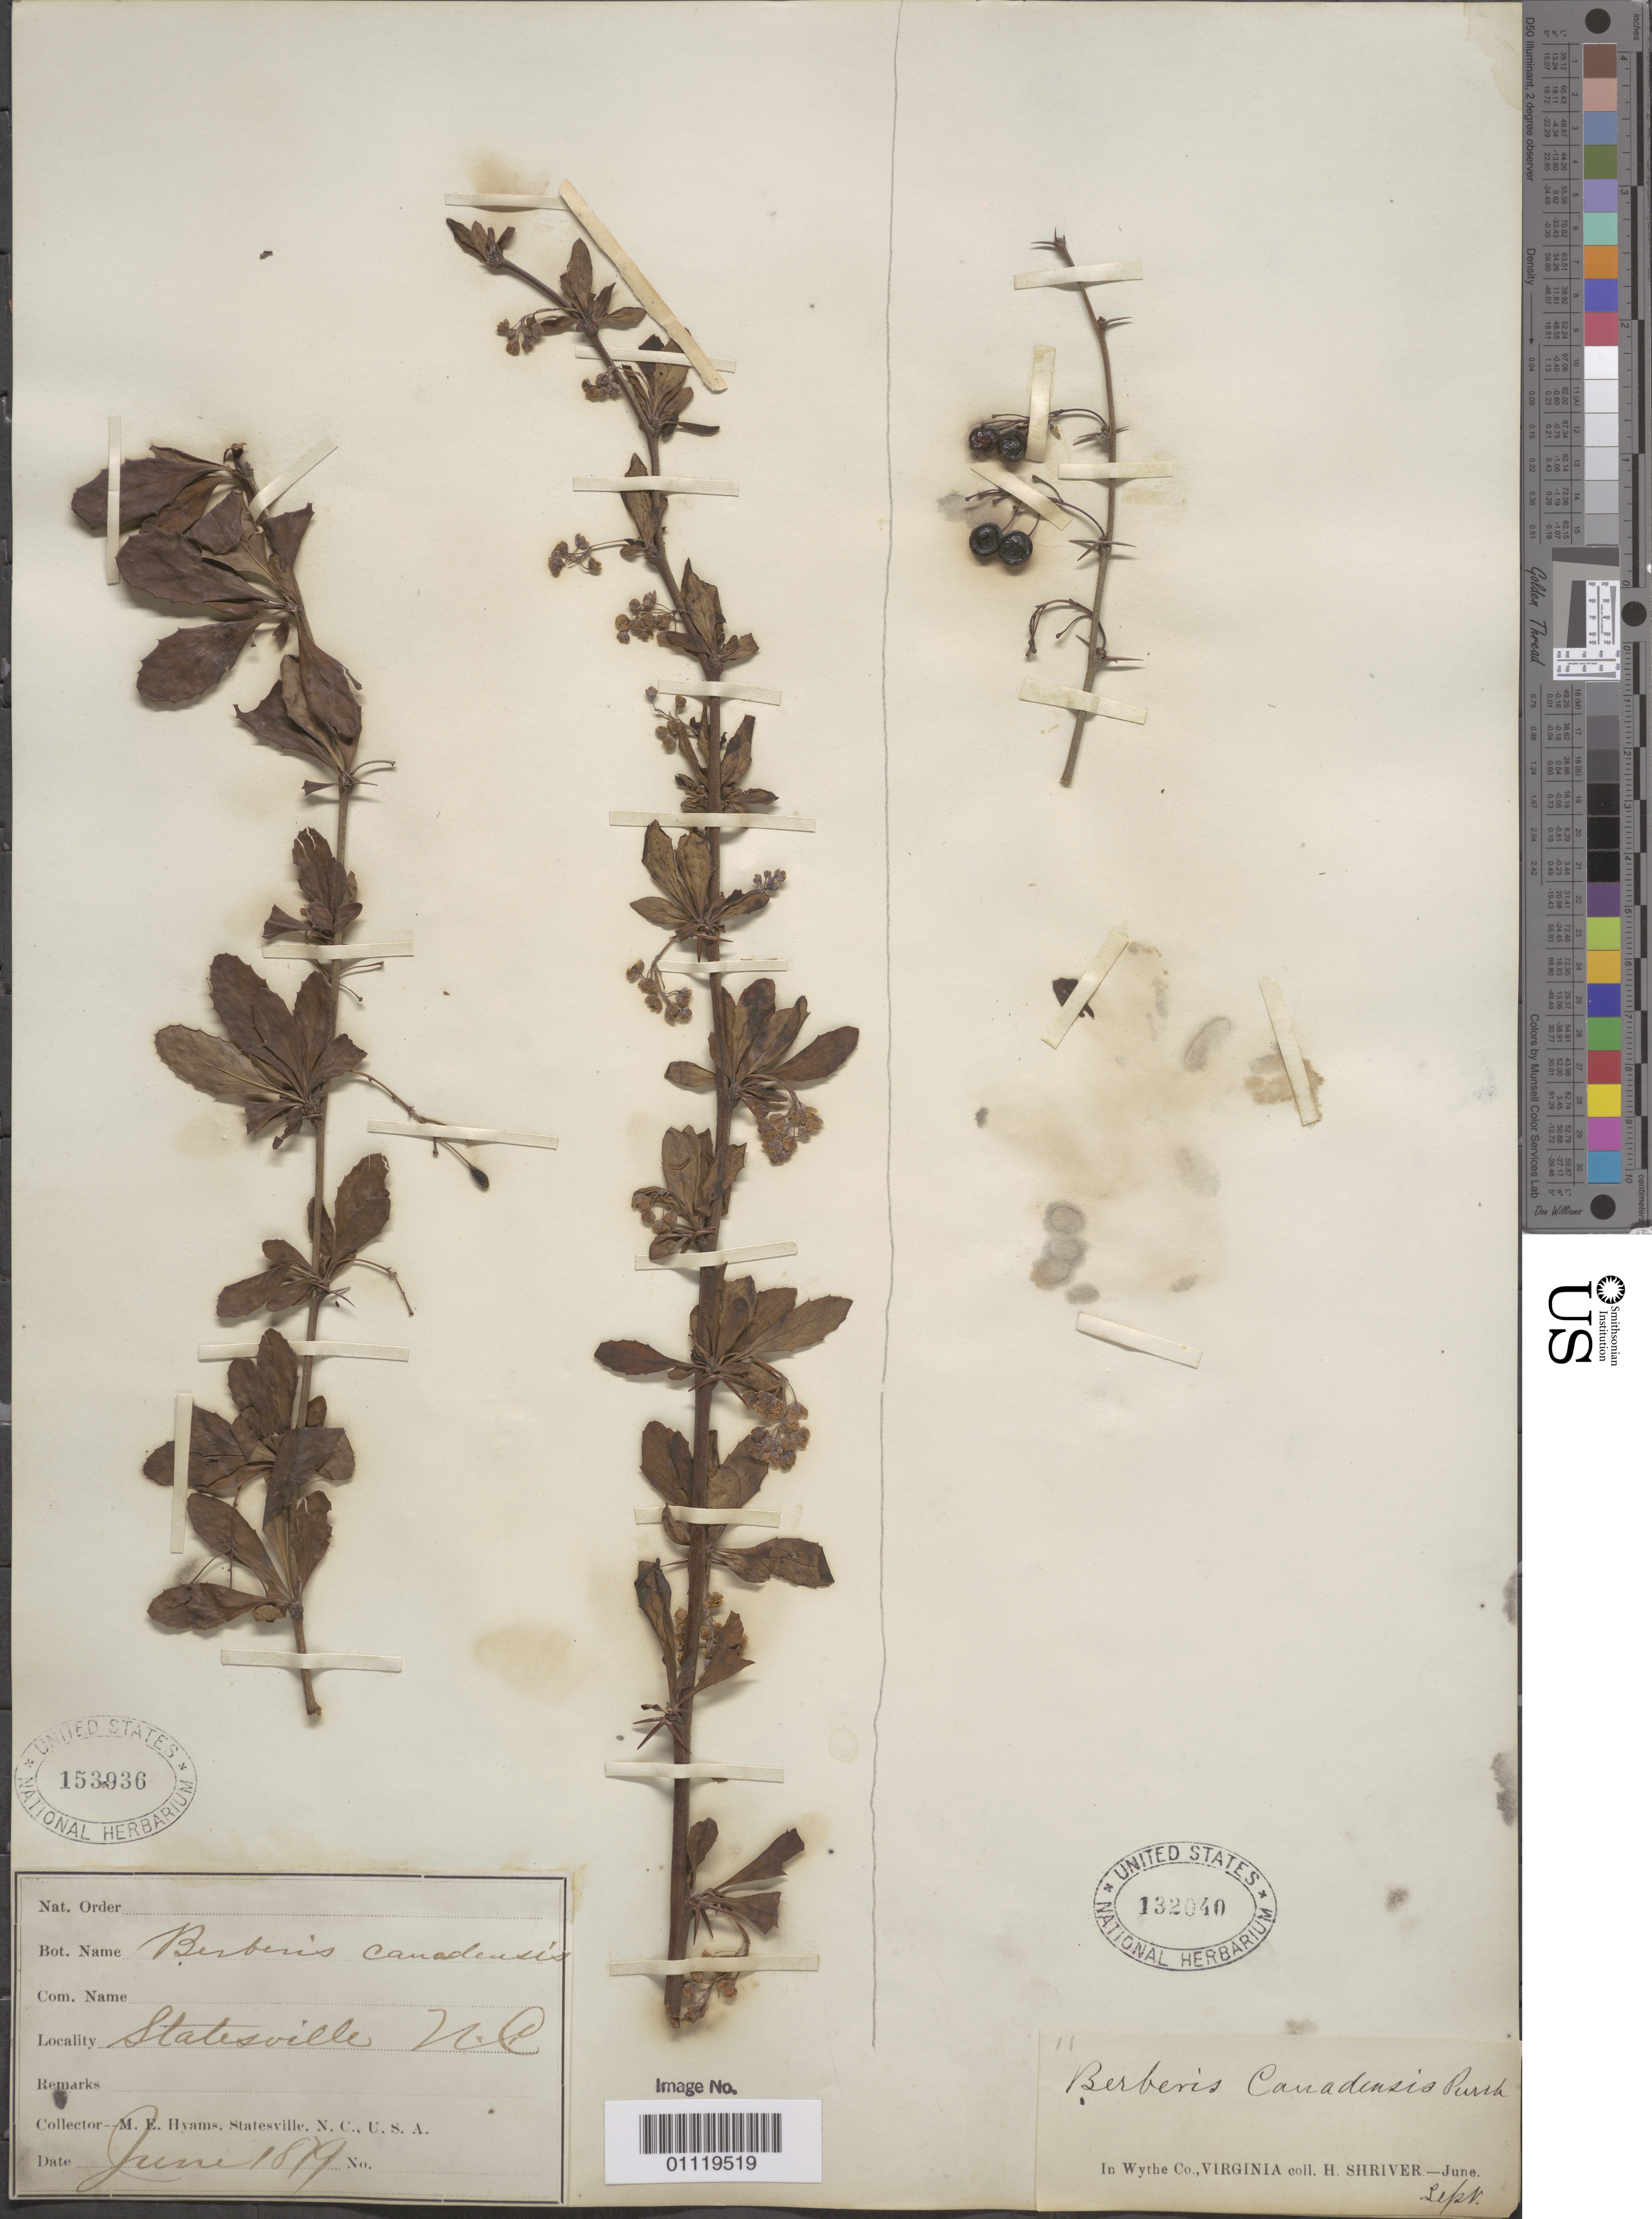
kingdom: Plantae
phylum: Tracheophyta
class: Magnoliopsida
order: Ranunculales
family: Berberidaceae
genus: Berberis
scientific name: Berberis canadensis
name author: Mill.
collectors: H. Shriver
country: United States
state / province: Virginia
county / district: Wythe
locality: Wythe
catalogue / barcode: US 132040